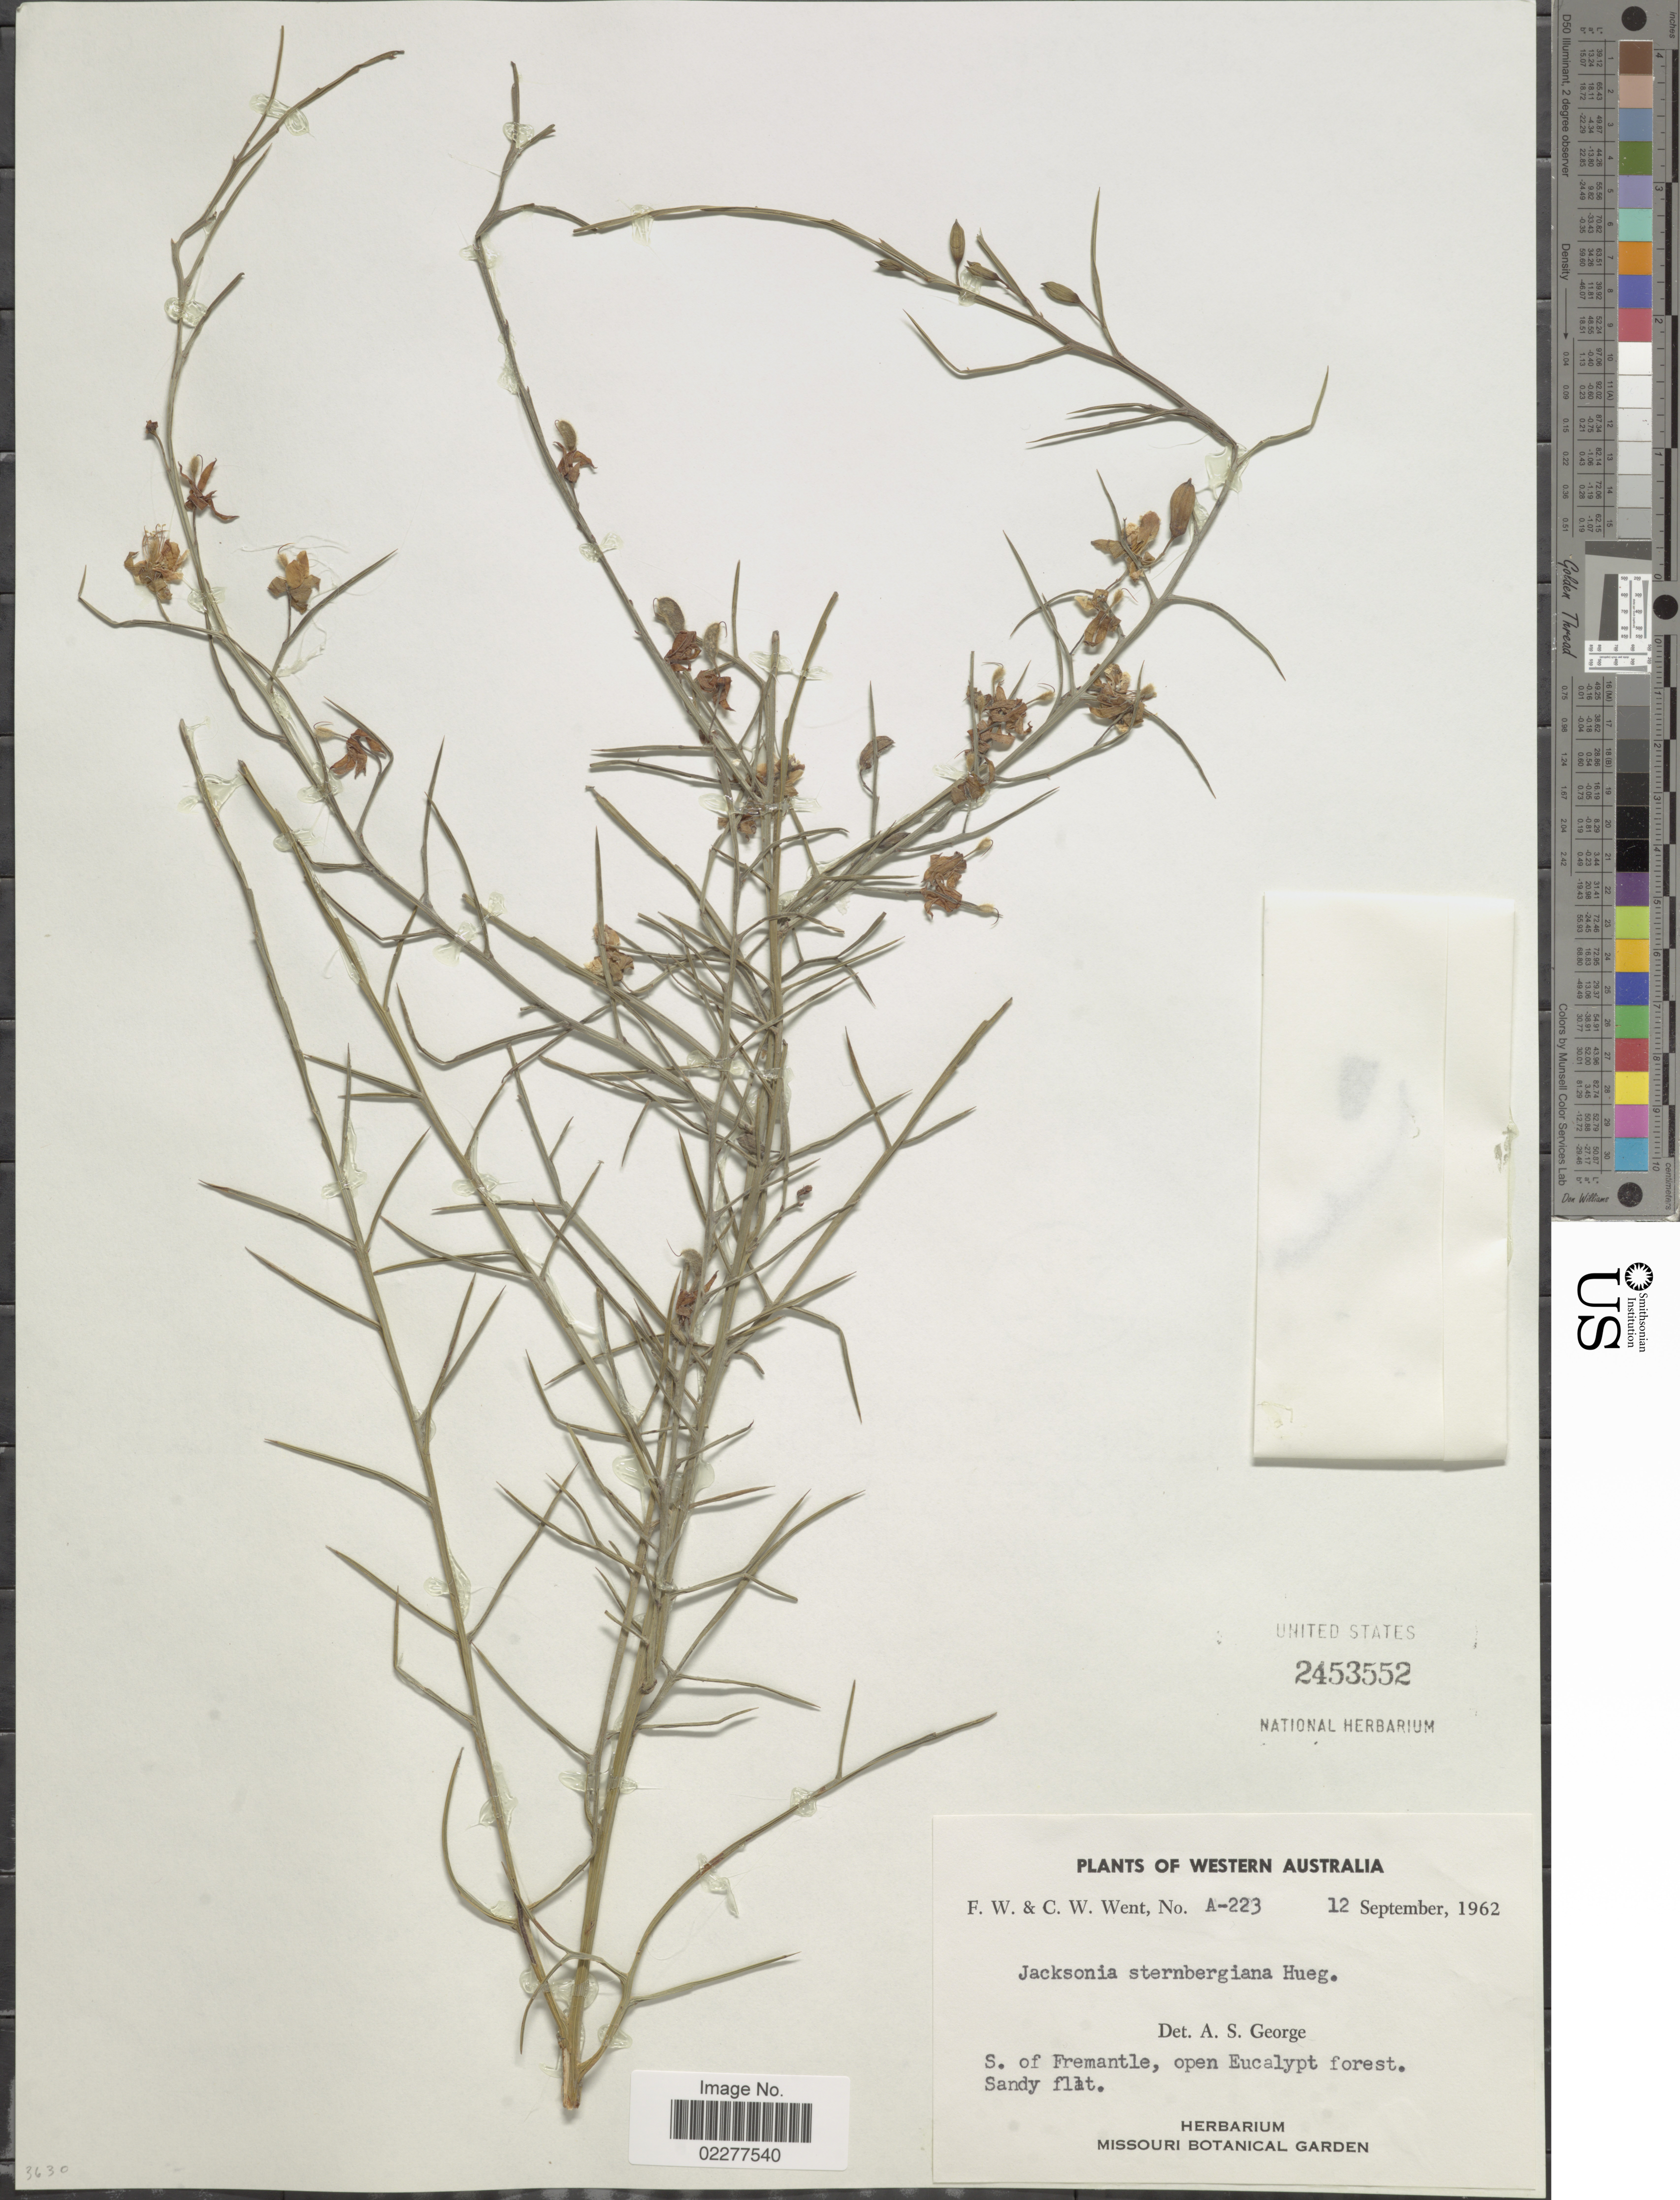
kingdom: Plantae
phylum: Tracheophyta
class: Magnoliopsida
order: Fabales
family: Fabaceae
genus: Jacksonia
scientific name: Jacksonia sternbergiana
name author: Benth.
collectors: F. W. Went & C. W. Went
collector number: A-223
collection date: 1962-09-12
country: Australia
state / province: Western Australia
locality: S. of Fremantle, open Eucalypt forest. Sandy flat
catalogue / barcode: US 2453552